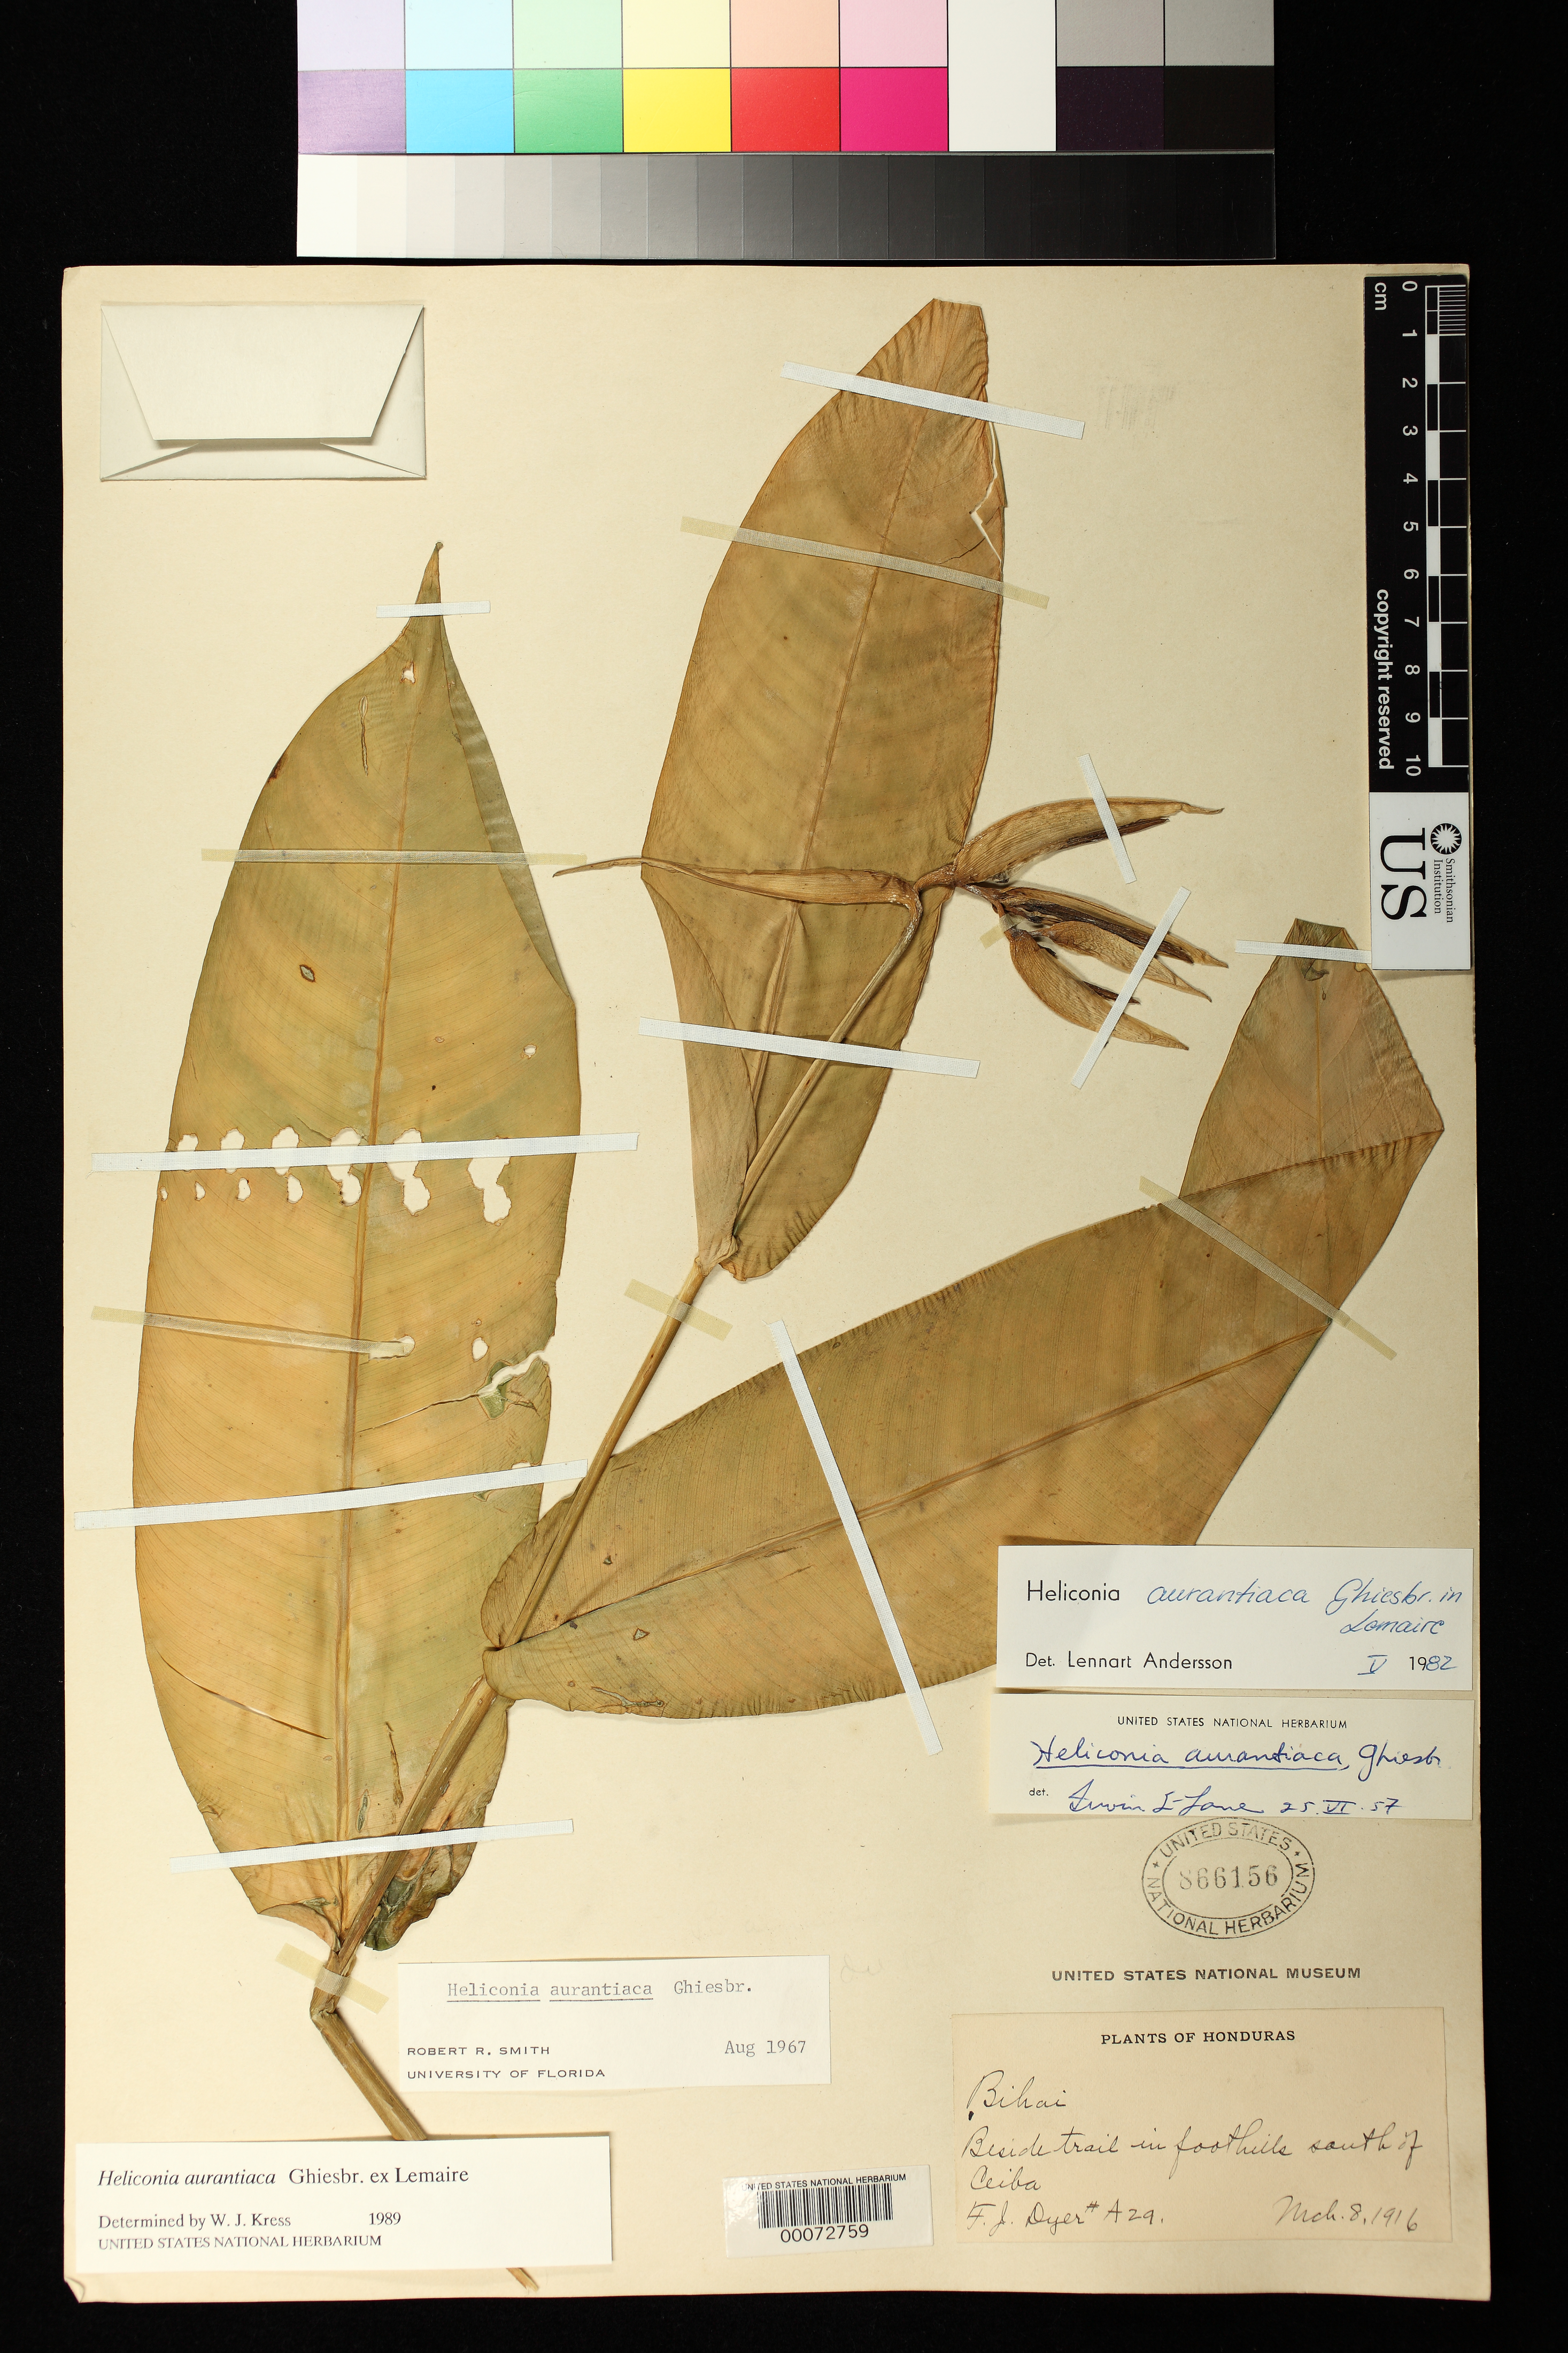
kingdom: Plantae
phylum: Tracheophyta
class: Liliopsida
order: Zingiberales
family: Heliconiaceae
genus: Heliconia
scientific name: Heliconia aurantiaca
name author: Ghiesbr. ex Lem.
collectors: F. J. Dyer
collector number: A29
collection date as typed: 08 Mar 1916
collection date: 1916-03-08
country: Honduras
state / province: Atlántida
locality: Beside trail in foothills south of Ceiba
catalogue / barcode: US 866156